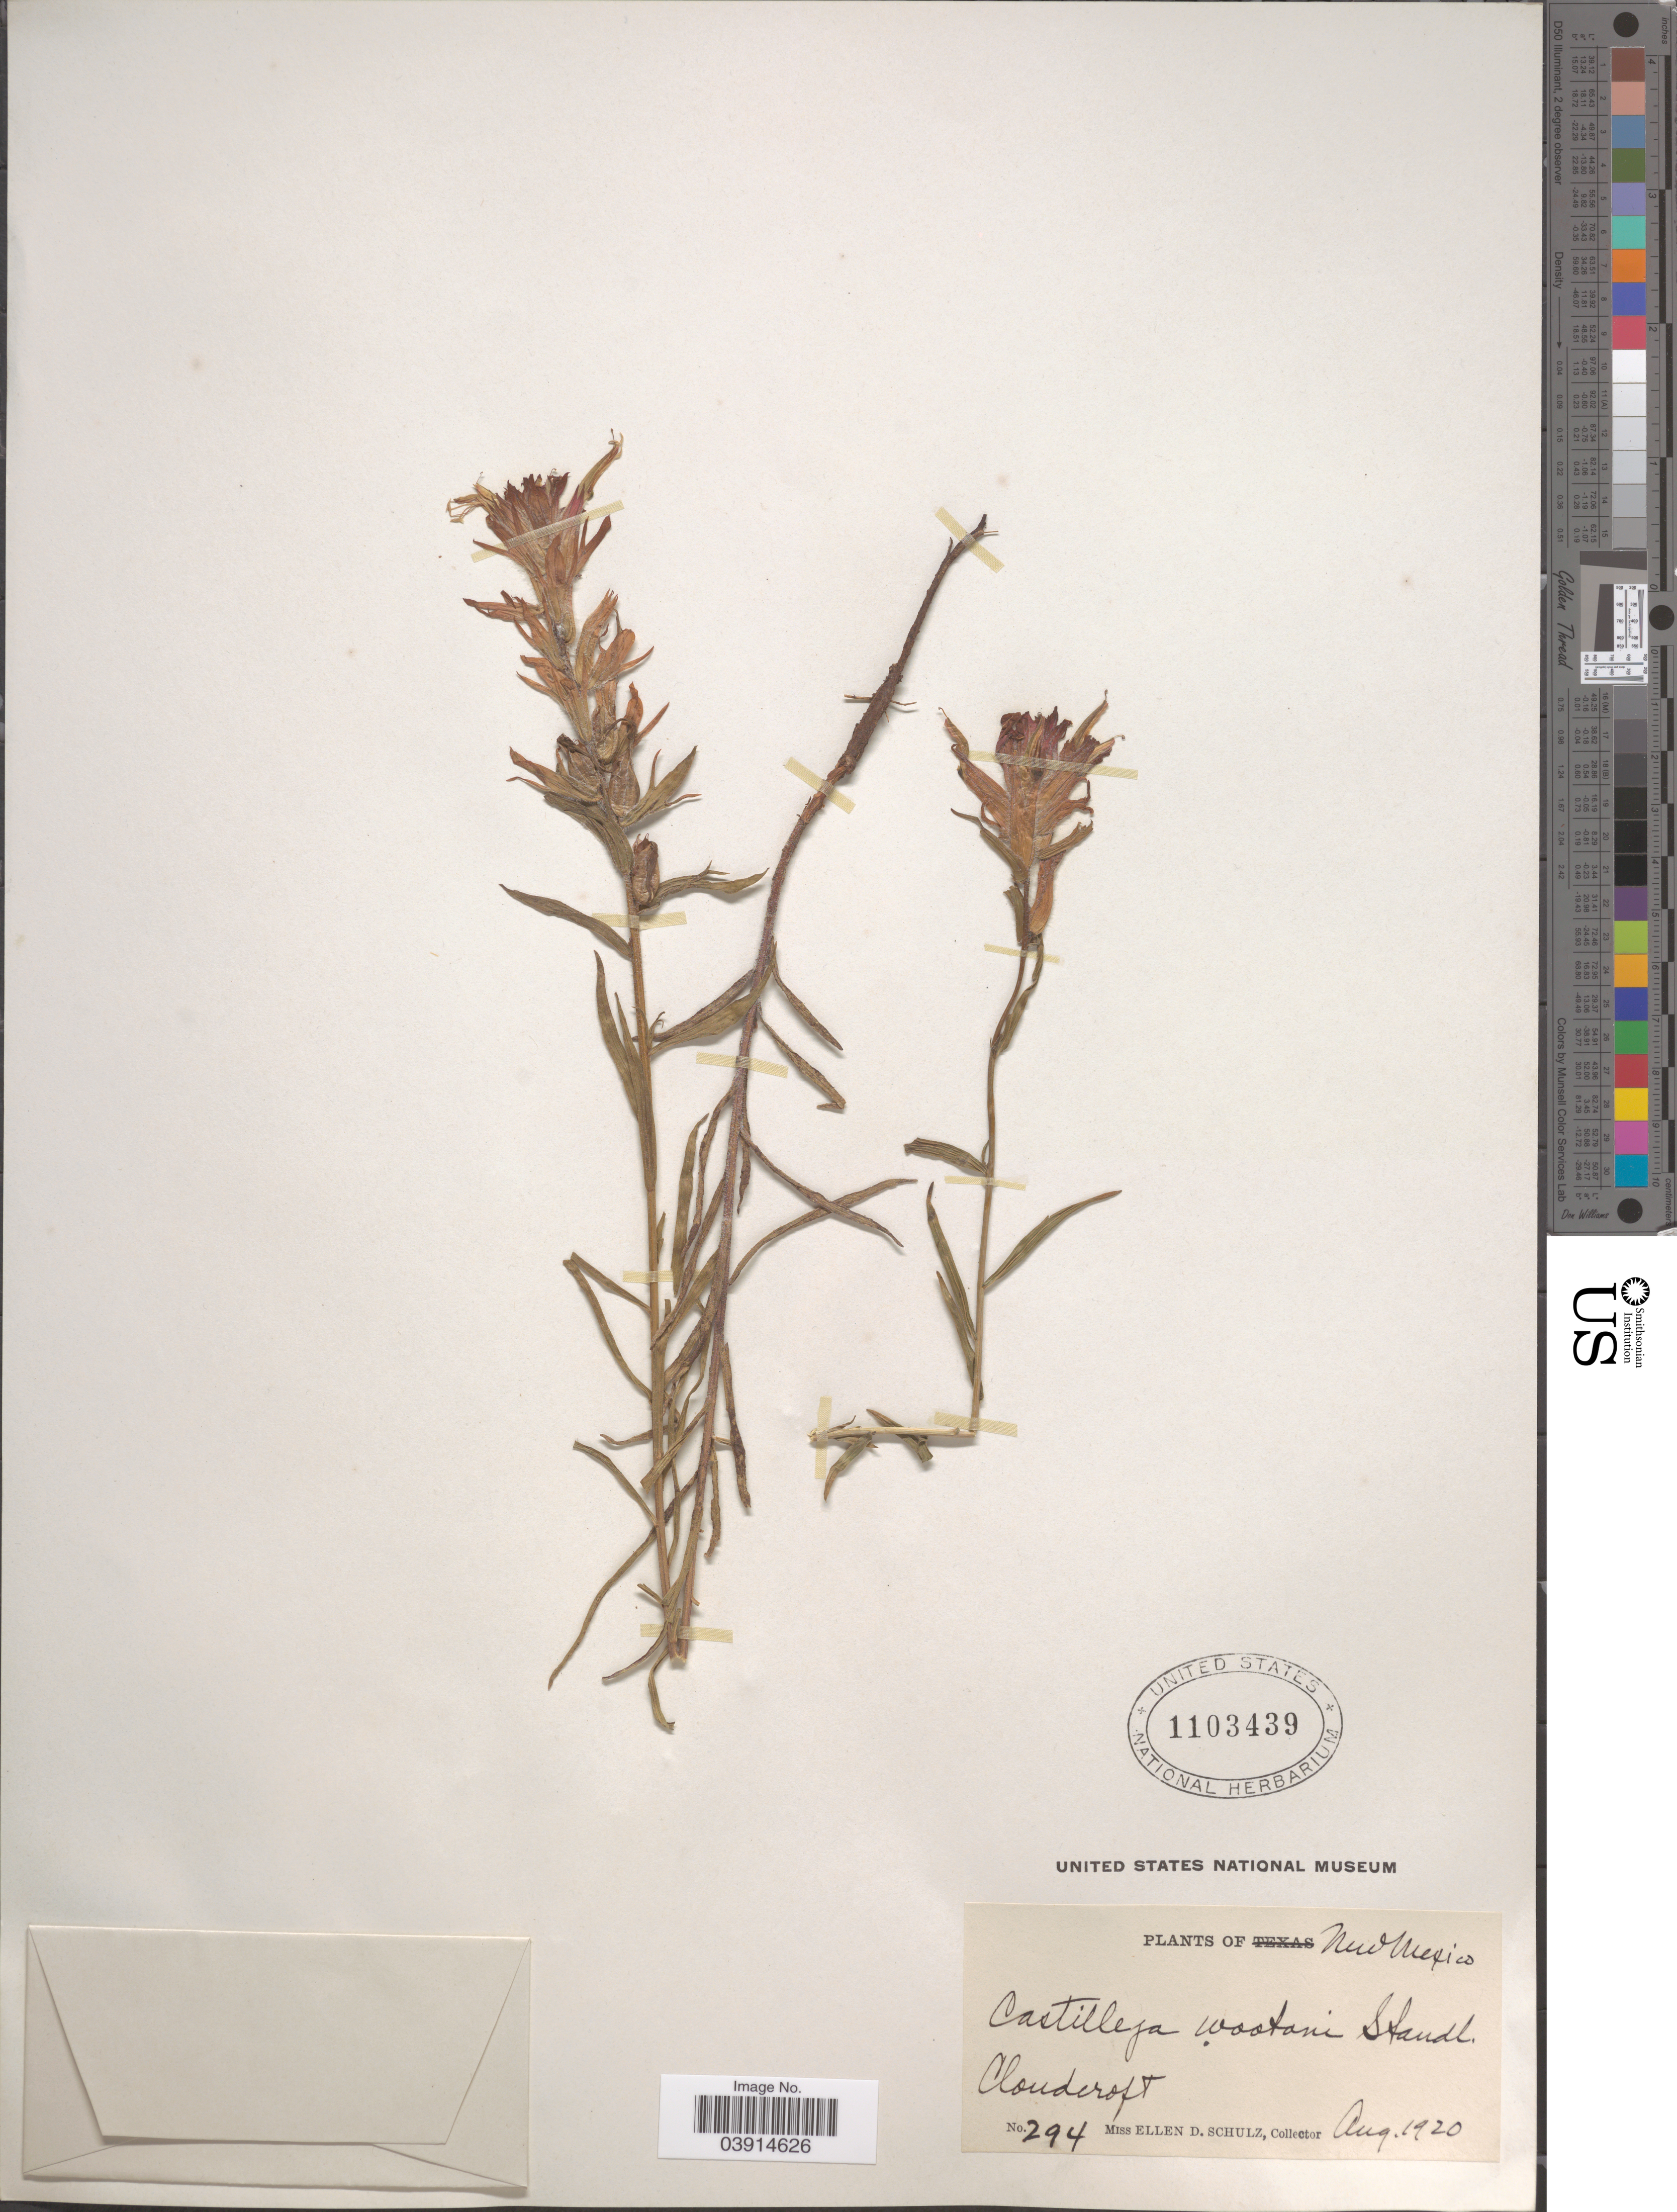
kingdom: Plantae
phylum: Tracheophyta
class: Magnoliopsida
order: Lamiales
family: Orobanchaceae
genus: Castilleja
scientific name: Castilleja wootonii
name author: Standl.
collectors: E. D. Schulz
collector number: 294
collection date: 1920-08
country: United States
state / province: New Mexico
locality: Cloudcroft.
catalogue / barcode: US 1103439